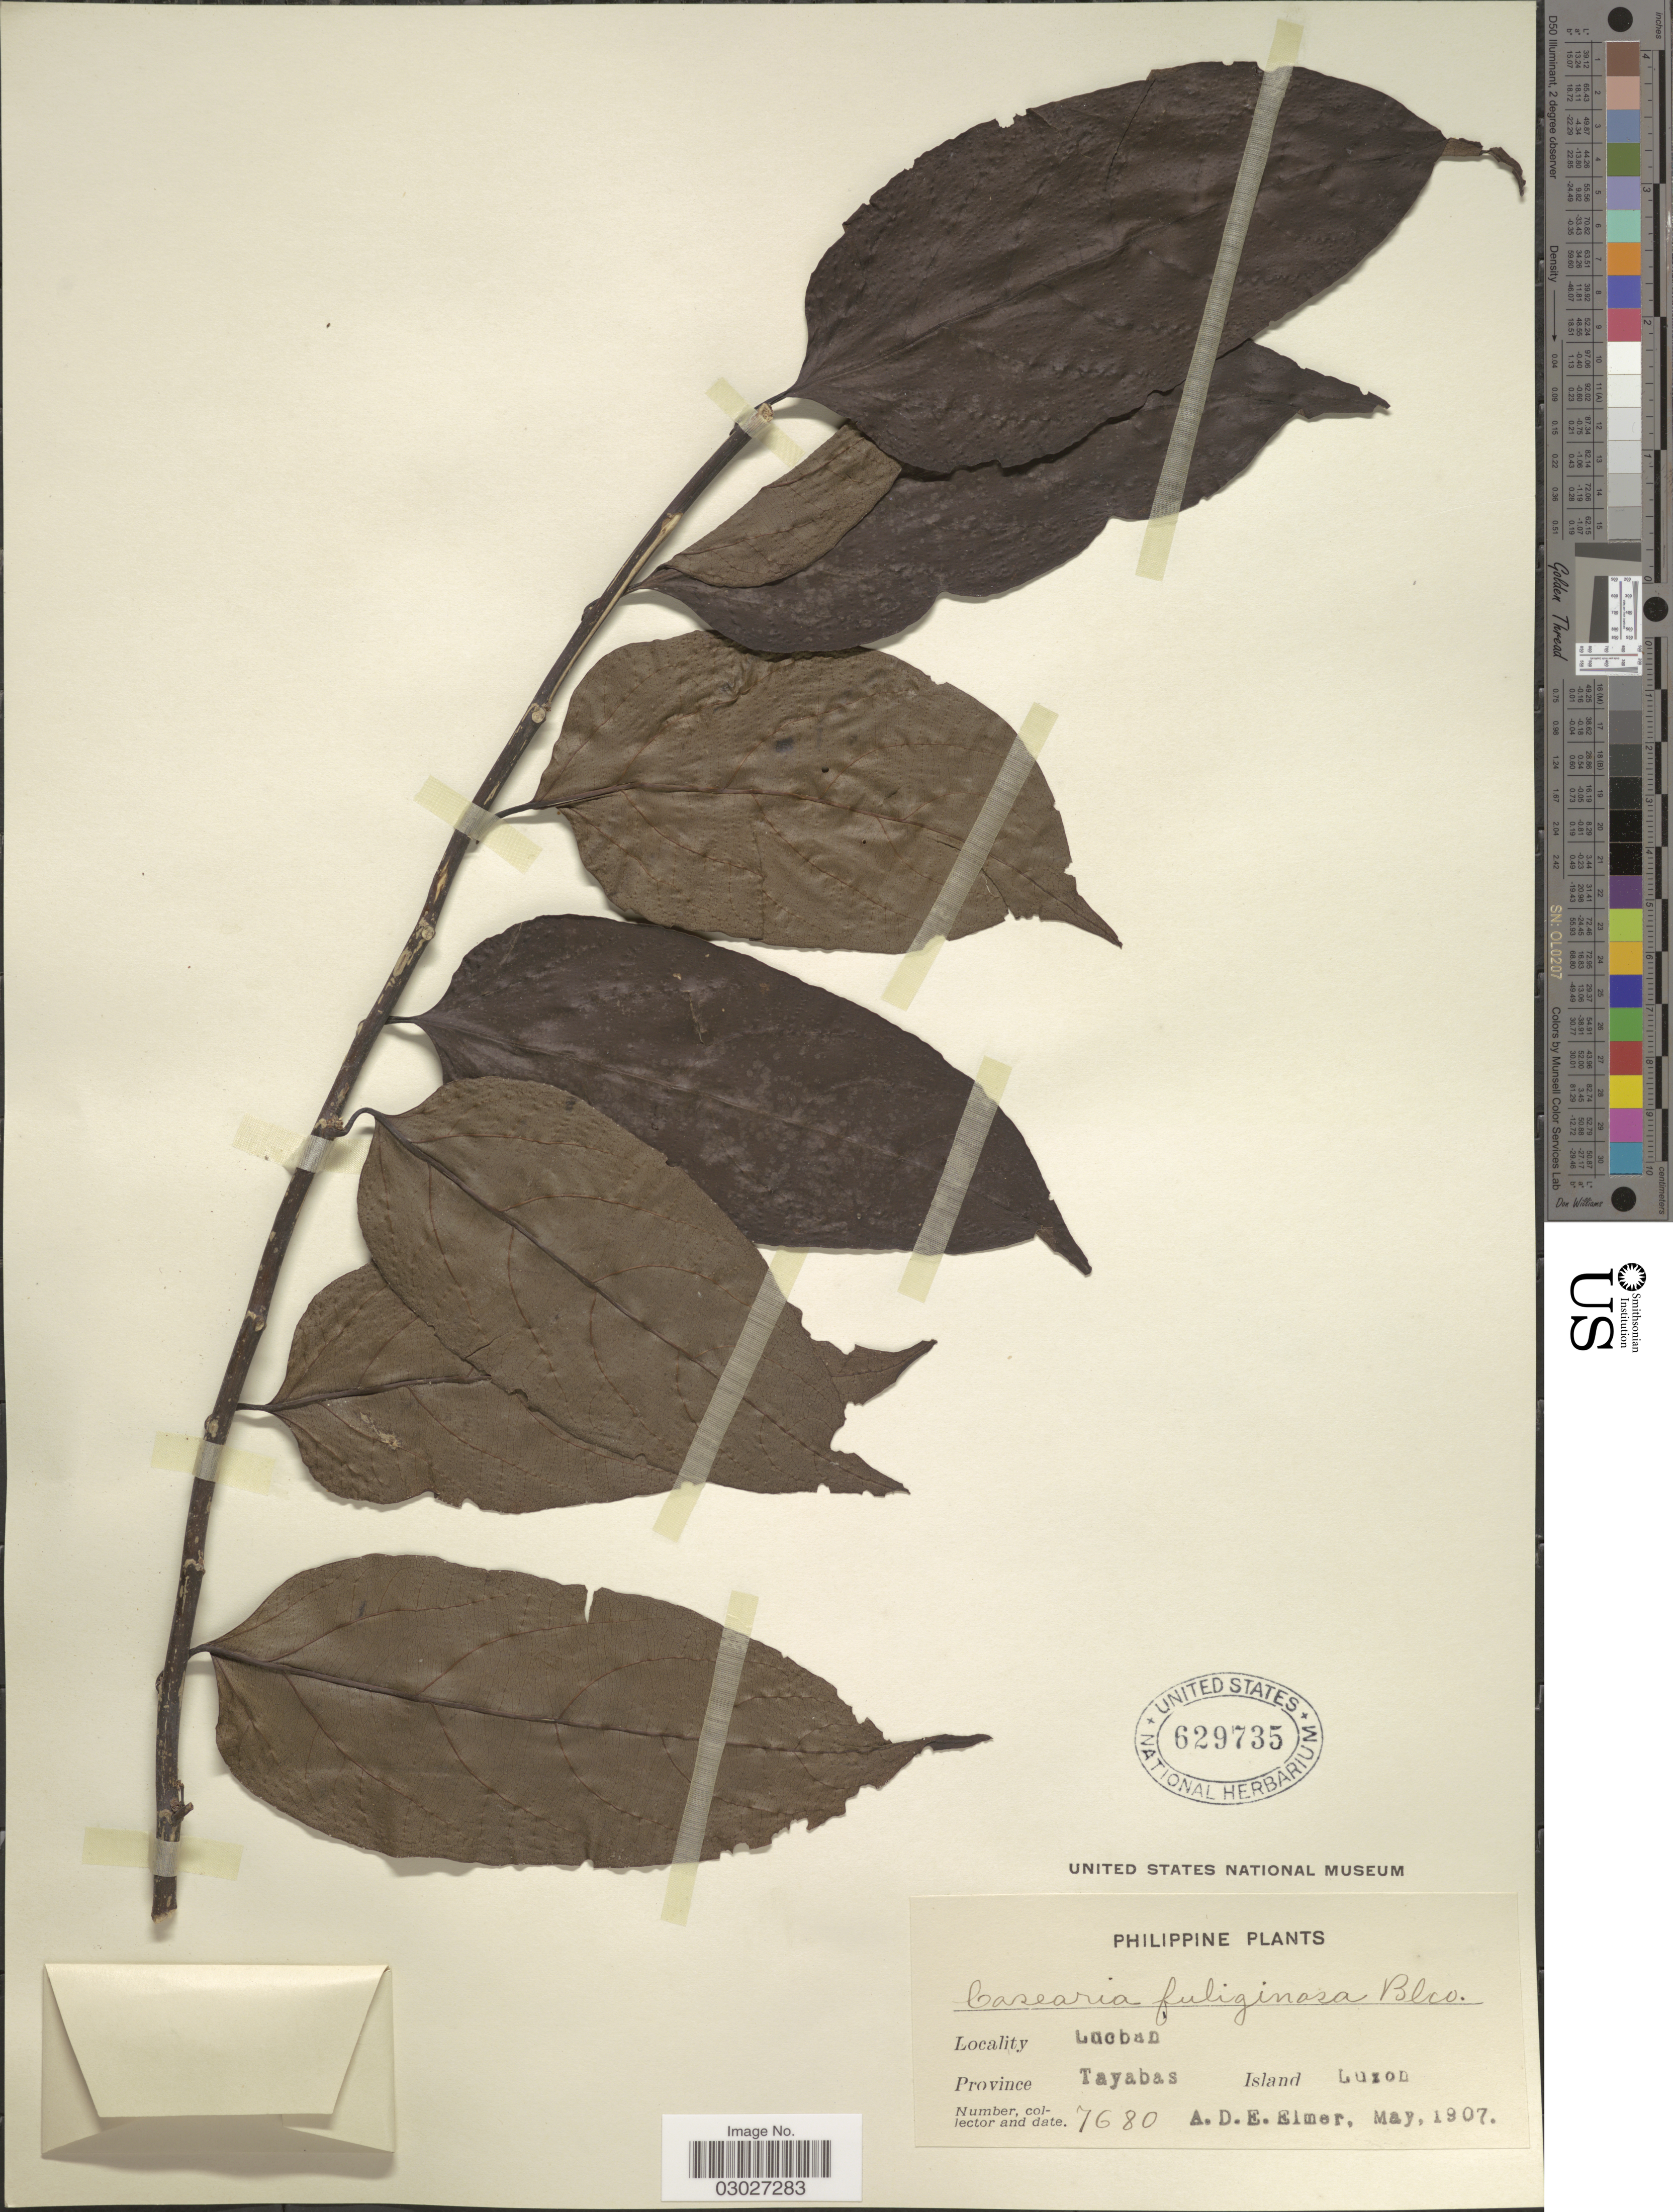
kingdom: Plantae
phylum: Tracheophyta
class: Magnoliopsida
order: Malpighiales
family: Salicaceae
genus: Casearia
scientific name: Casearia fuliginosa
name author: (Blanco) Blanco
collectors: A. D. E. Elmer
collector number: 7680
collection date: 1907-05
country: Philippines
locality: Lucban, Province Tayabas, Island Luzon.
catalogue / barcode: US 629735